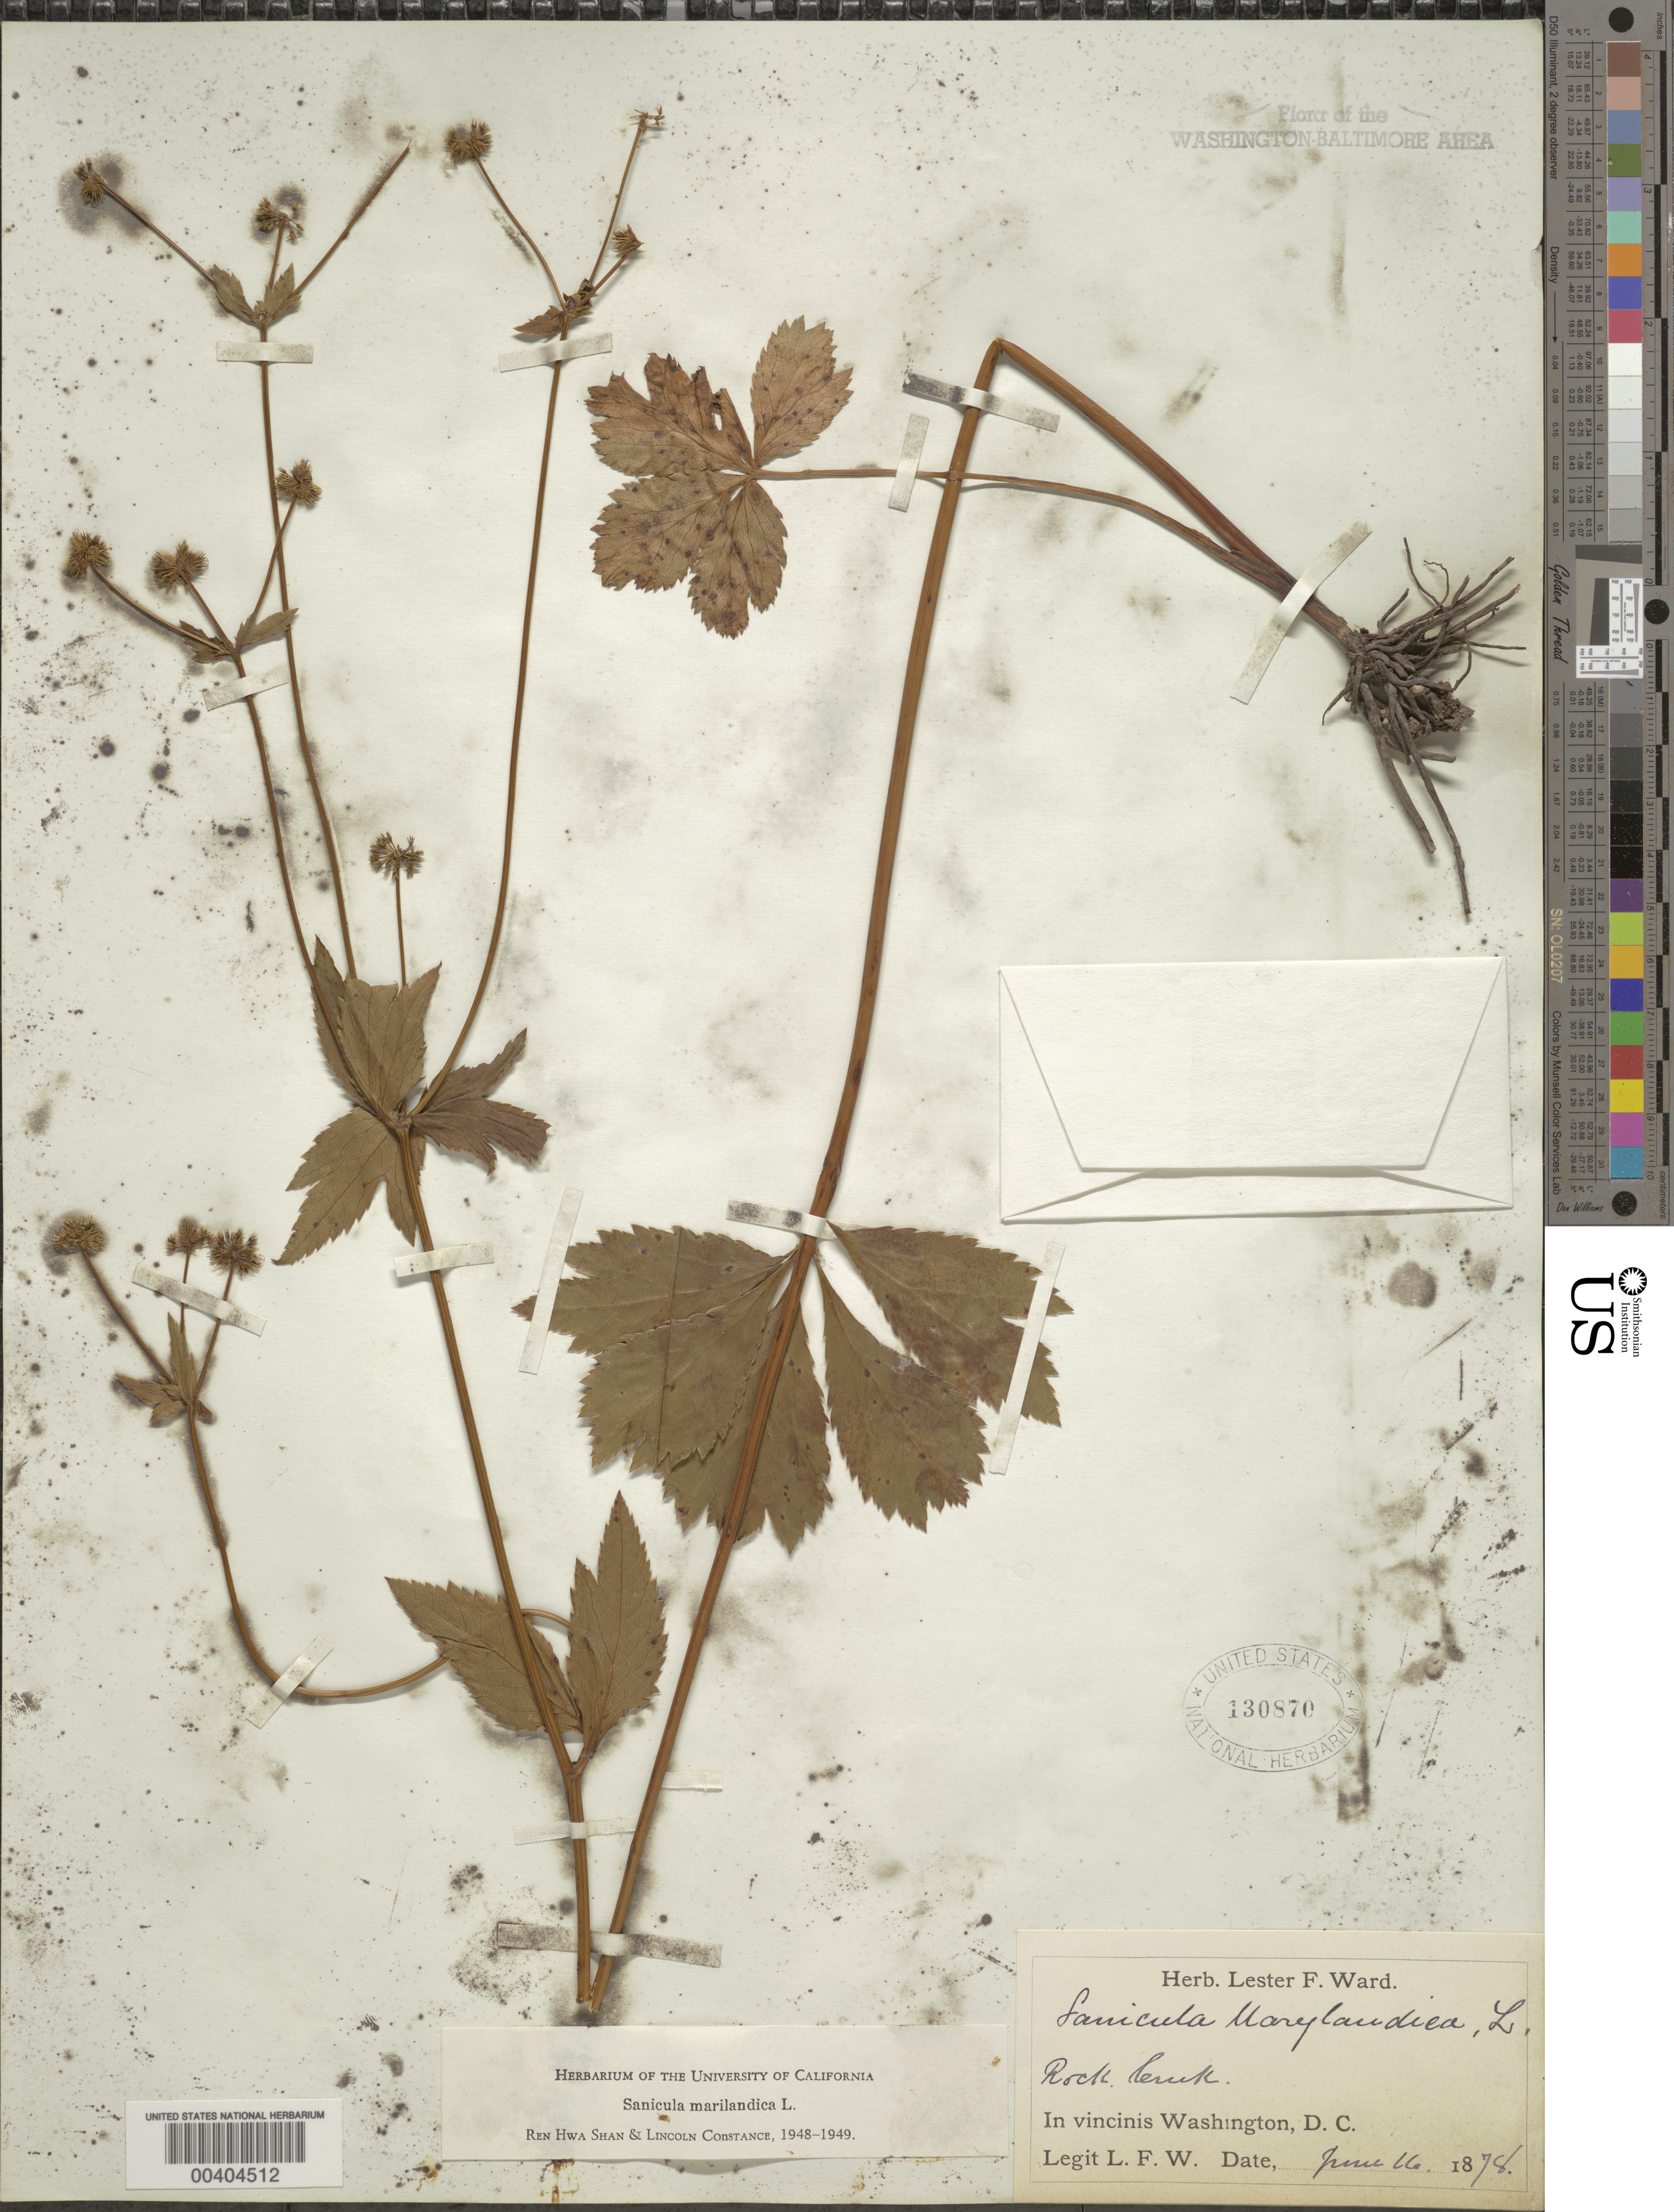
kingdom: Plantae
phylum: Tracheophyta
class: Magnoliopsida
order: Apiales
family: Apiaceae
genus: Sanicula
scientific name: Sanicula marilandica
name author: L.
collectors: L. F. Ward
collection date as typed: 16 Jun 1878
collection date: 1878-06-16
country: United States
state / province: District of Columbia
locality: Rock Creek Rock Creek Park & vicinity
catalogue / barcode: US 130870